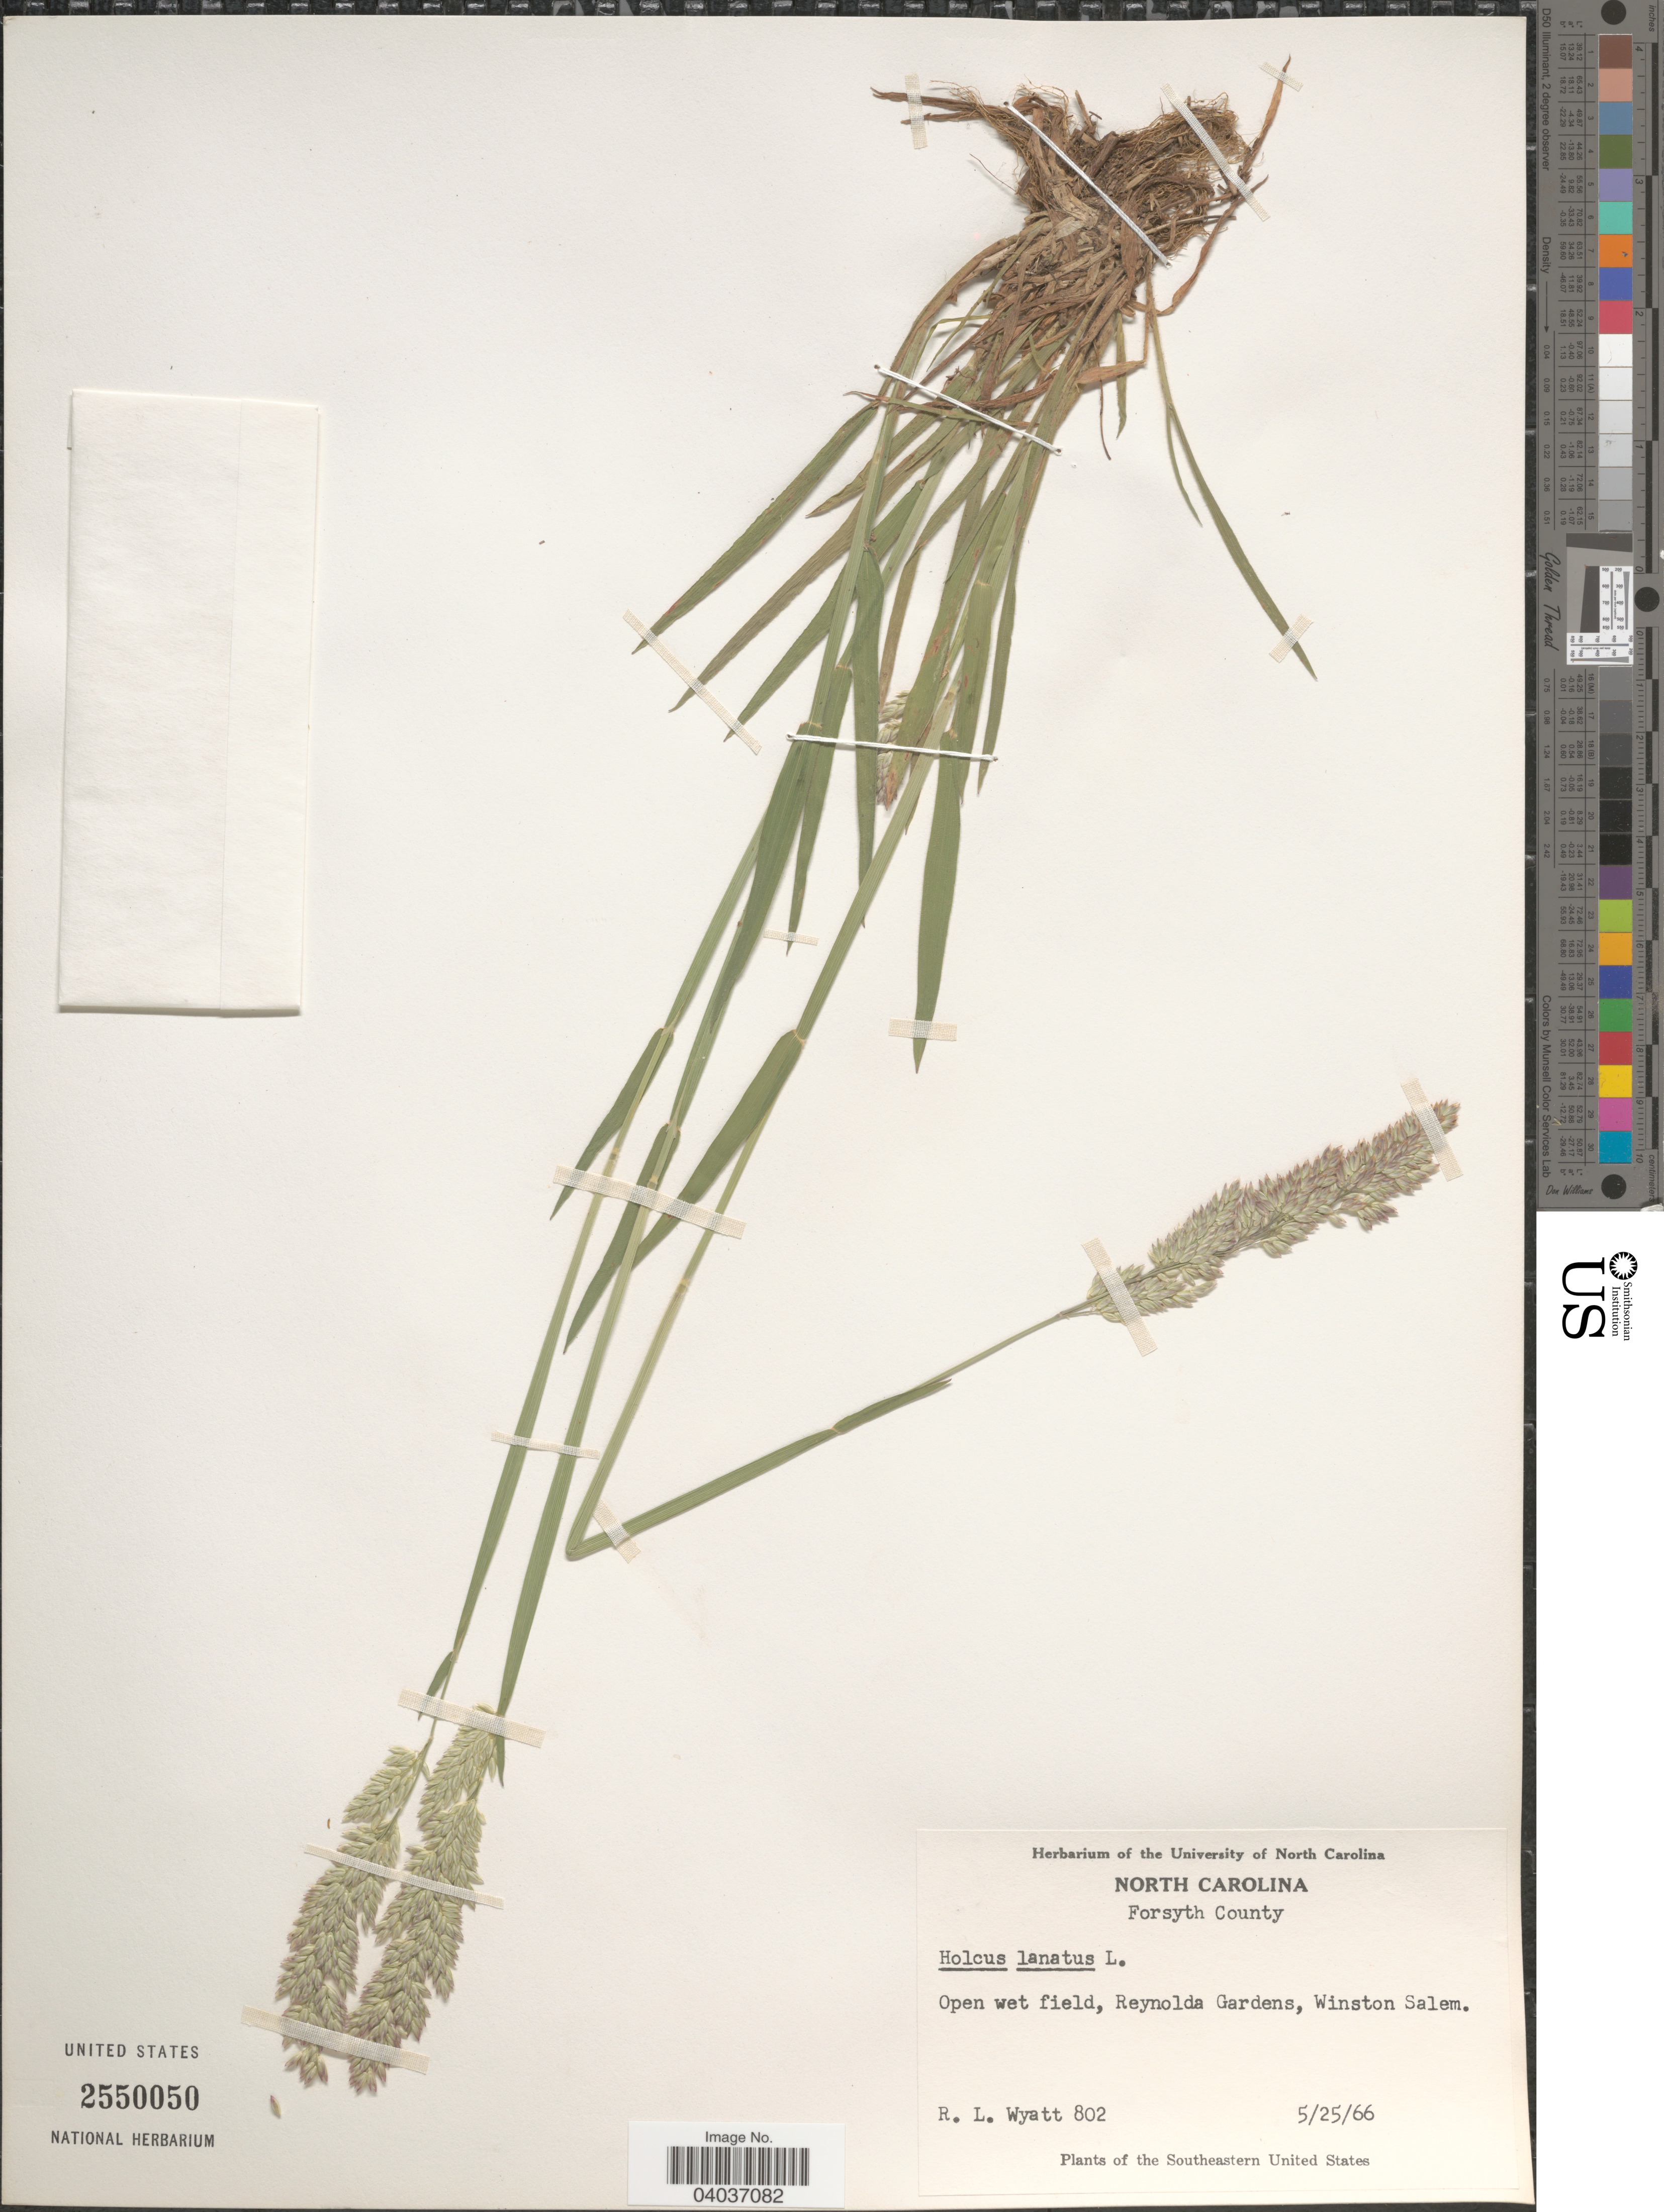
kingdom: Plantae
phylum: Tracheophyta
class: Liliopsida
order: Poales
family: Poaceae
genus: Holcus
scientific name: Holcus lanatus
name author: L.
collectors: R. Wyatt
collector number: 802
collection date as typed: Transcribed d/m/y: 25/5/66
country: United States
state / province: North Carolina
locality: Forsyth County. Reynolda Gardens, Winston Salem. The Southeastern United States.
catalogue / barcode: US 2550050